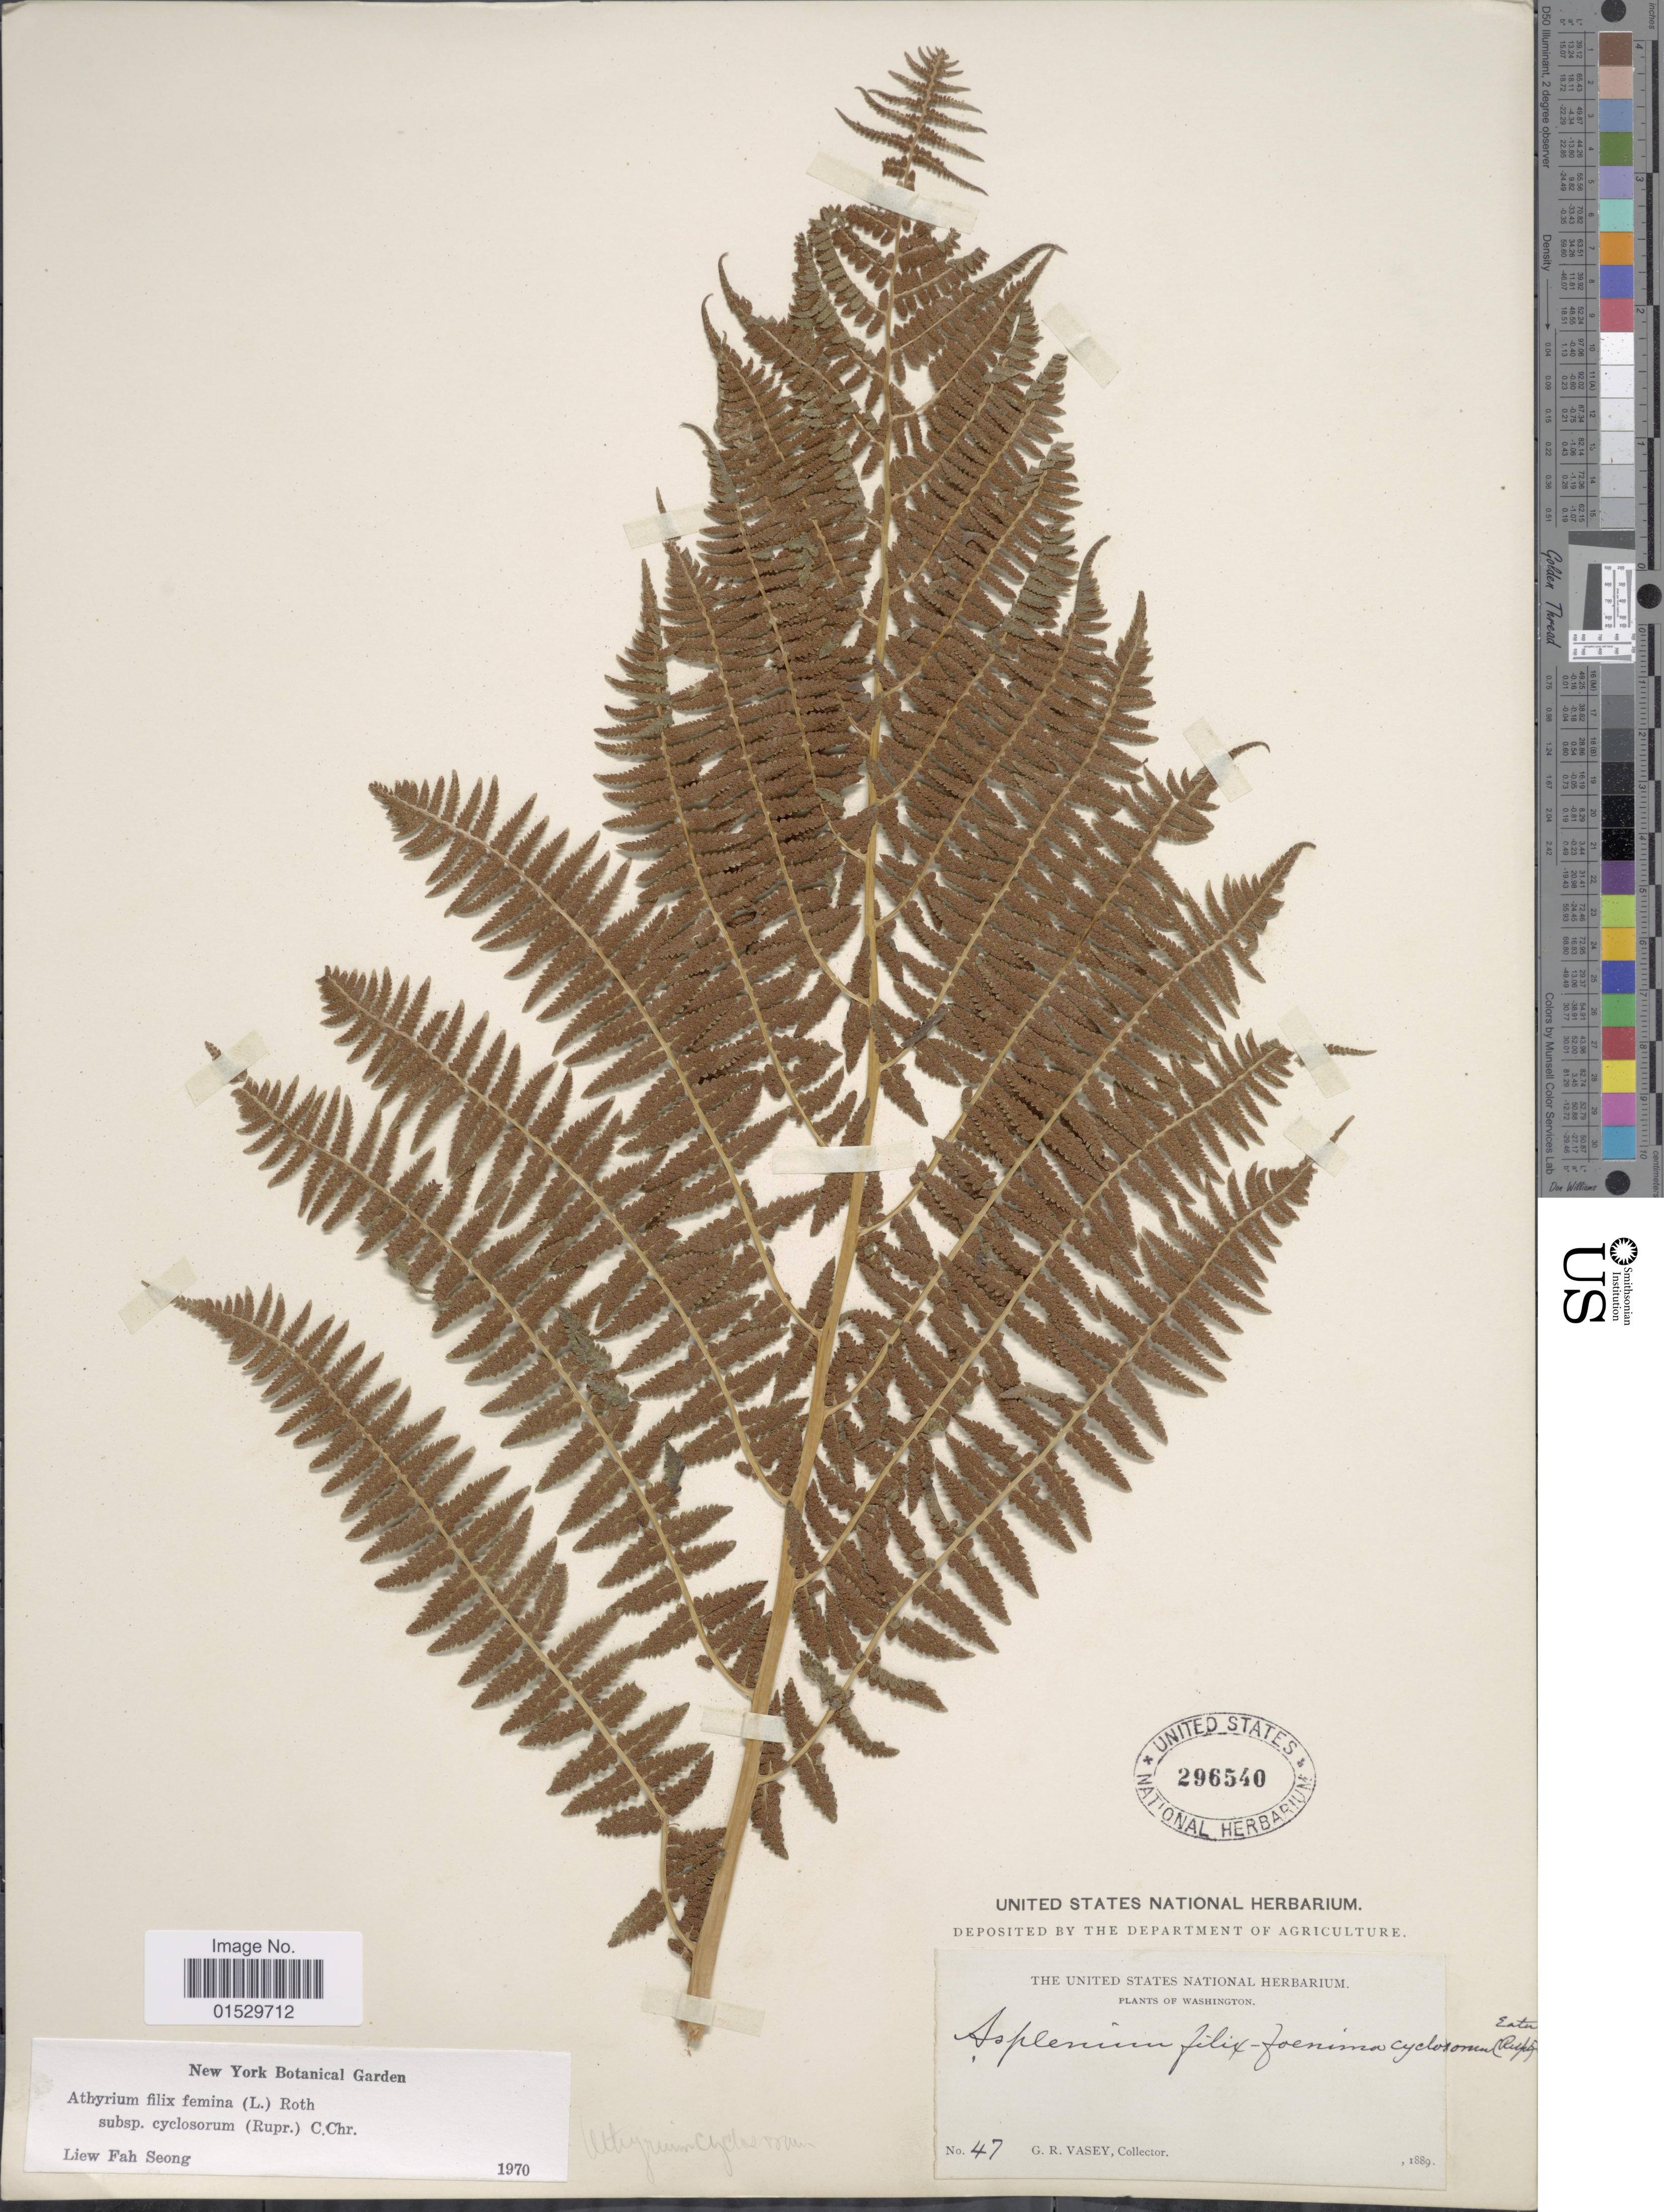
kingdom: Plantae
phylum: Tracheophyta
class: Polypodiopsida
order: Polypodiales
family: Athyriaceae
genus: Athyrium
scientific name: Athyrium filix-femina subsp. cyclosorum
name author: (Rupr.) C. Chr.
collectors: G. R. Vasey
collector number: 47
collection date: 1889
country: United States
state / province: Washington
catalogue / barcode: US 296540